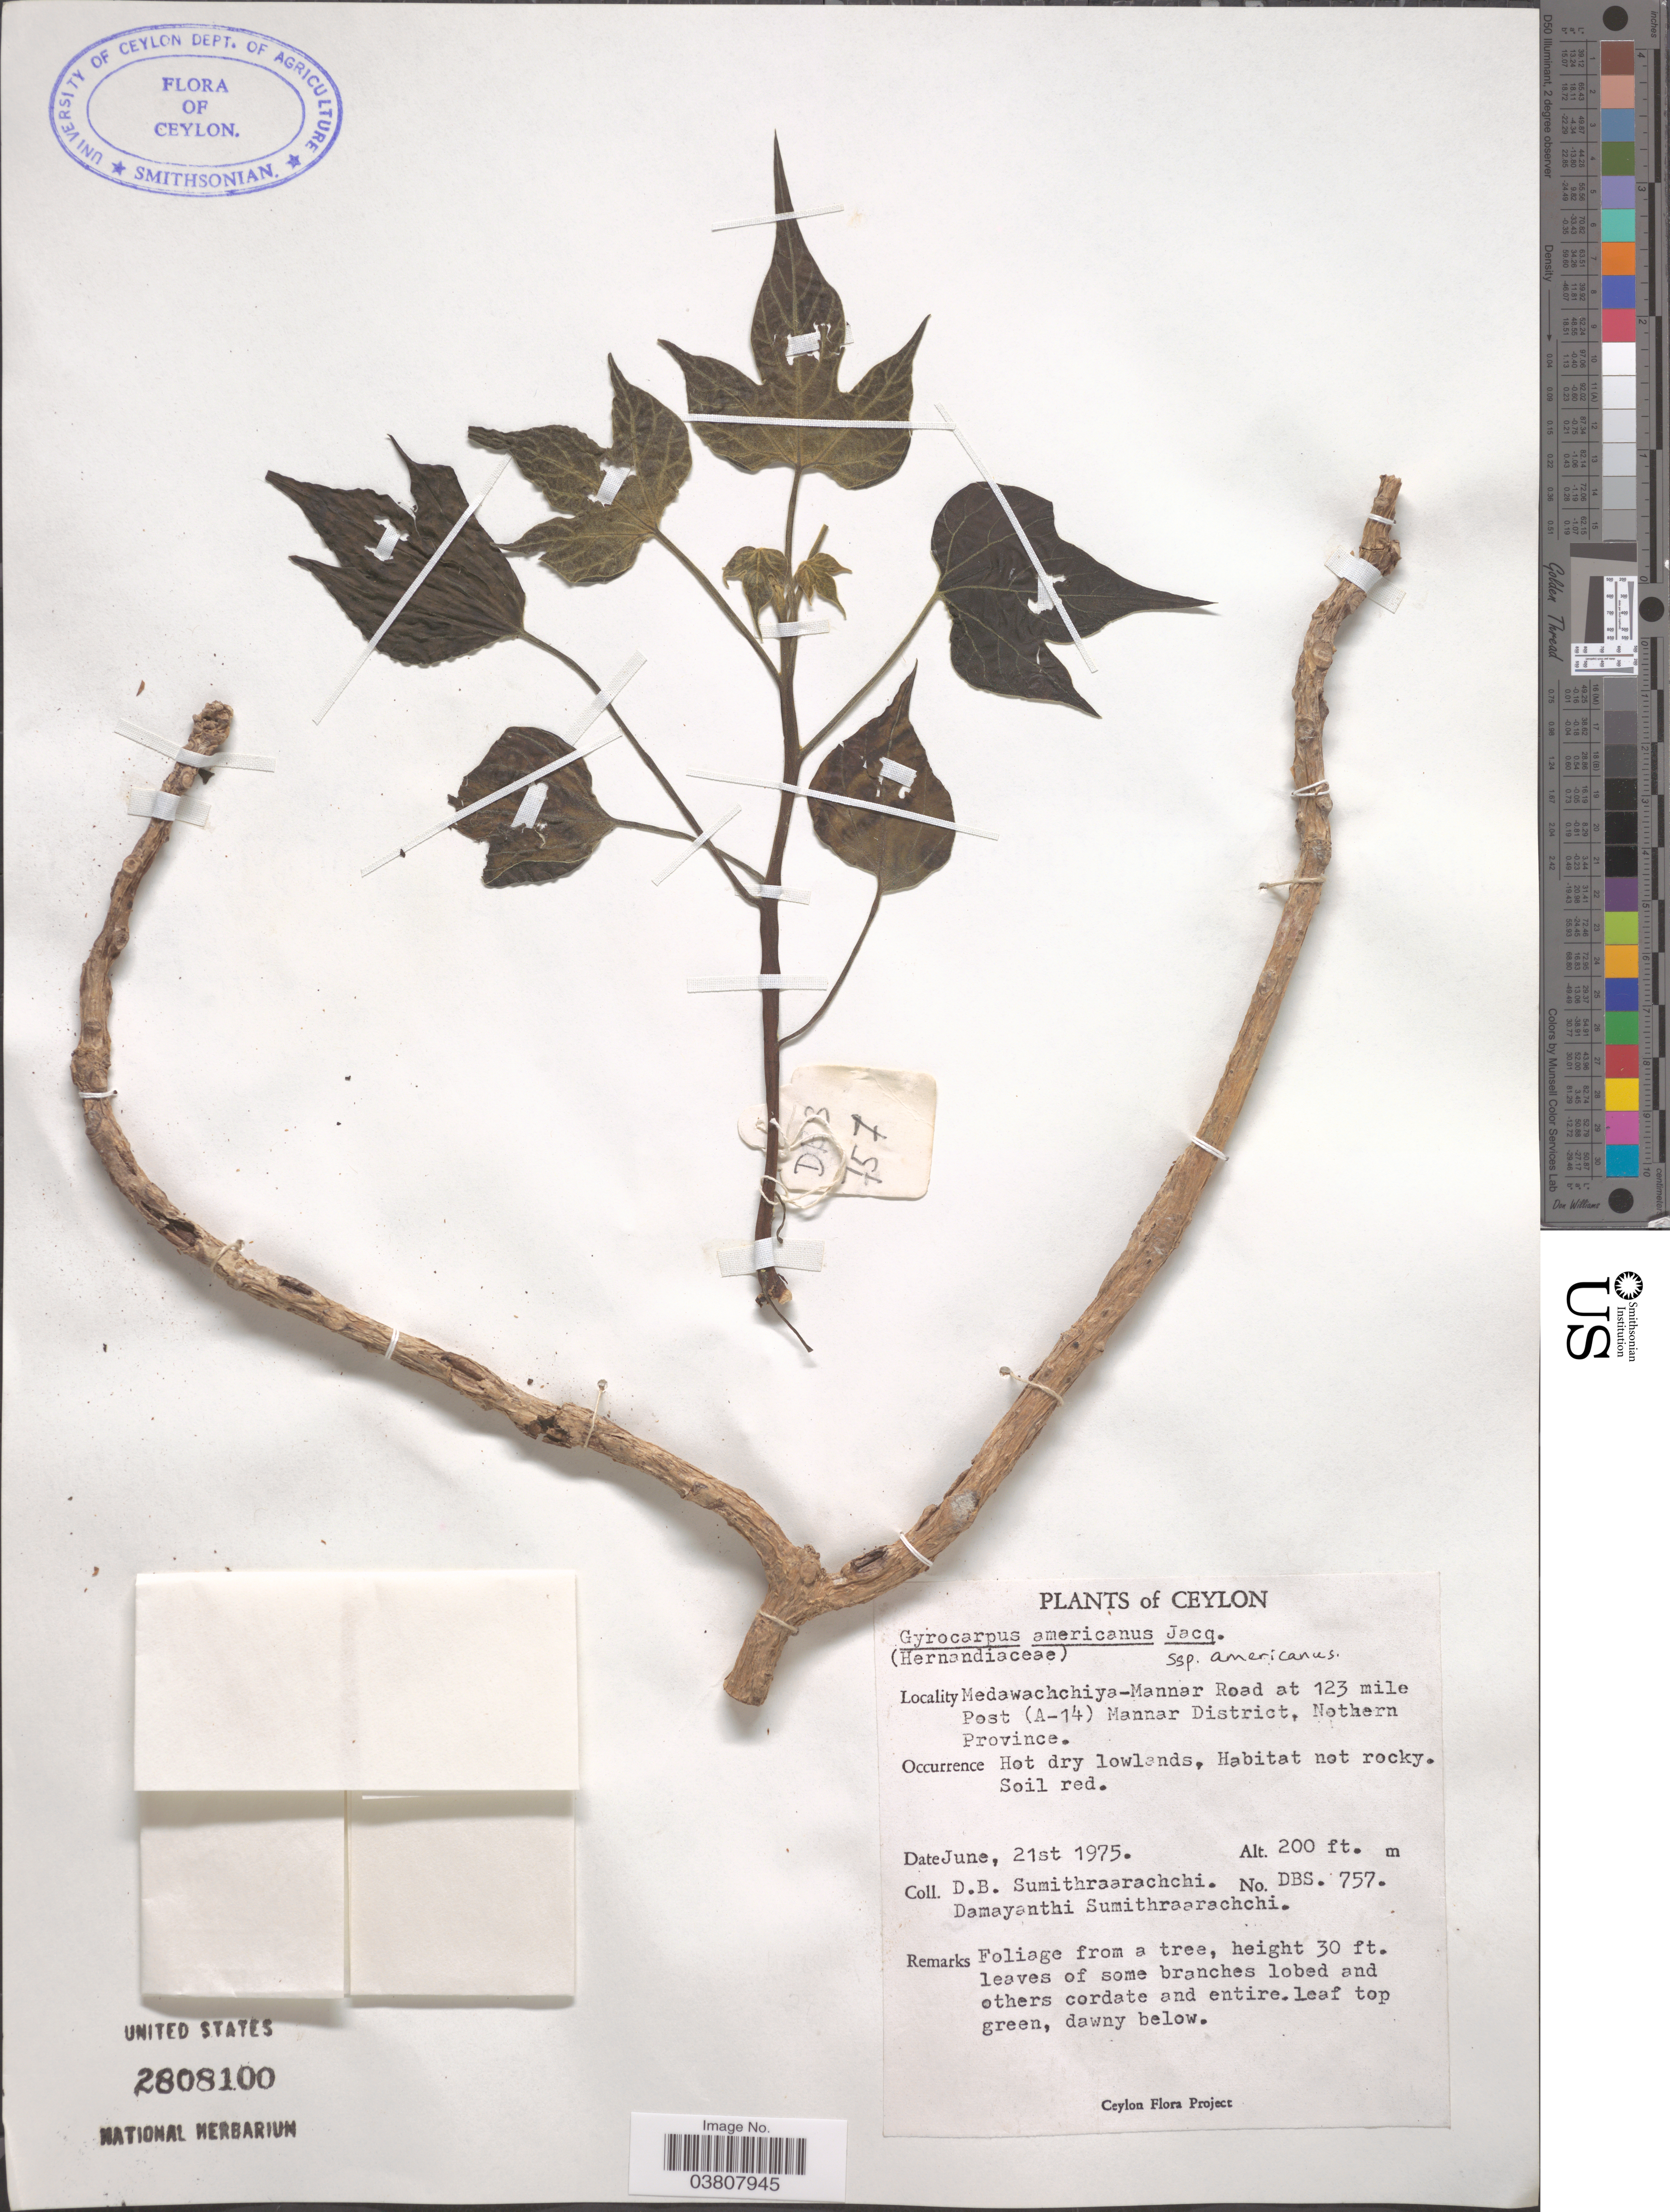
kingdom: Plantae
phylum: Tracheophyta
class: Magnoliopsida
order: Laurales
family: Hernandiaceae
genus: Gyrocarpus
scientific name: Gyrocarpus americanus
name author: Jacq.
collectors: D. B. Sumithraarachchi & D. Sumithraarachchi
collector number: DBS757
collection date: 1975-06-21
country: Sri Lanka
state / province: Northern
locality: Ceylon. Medawachchiya-Mannar Road at 123 mile Post (A-14) Mannar District.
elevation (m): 61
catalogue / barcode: US 2808100